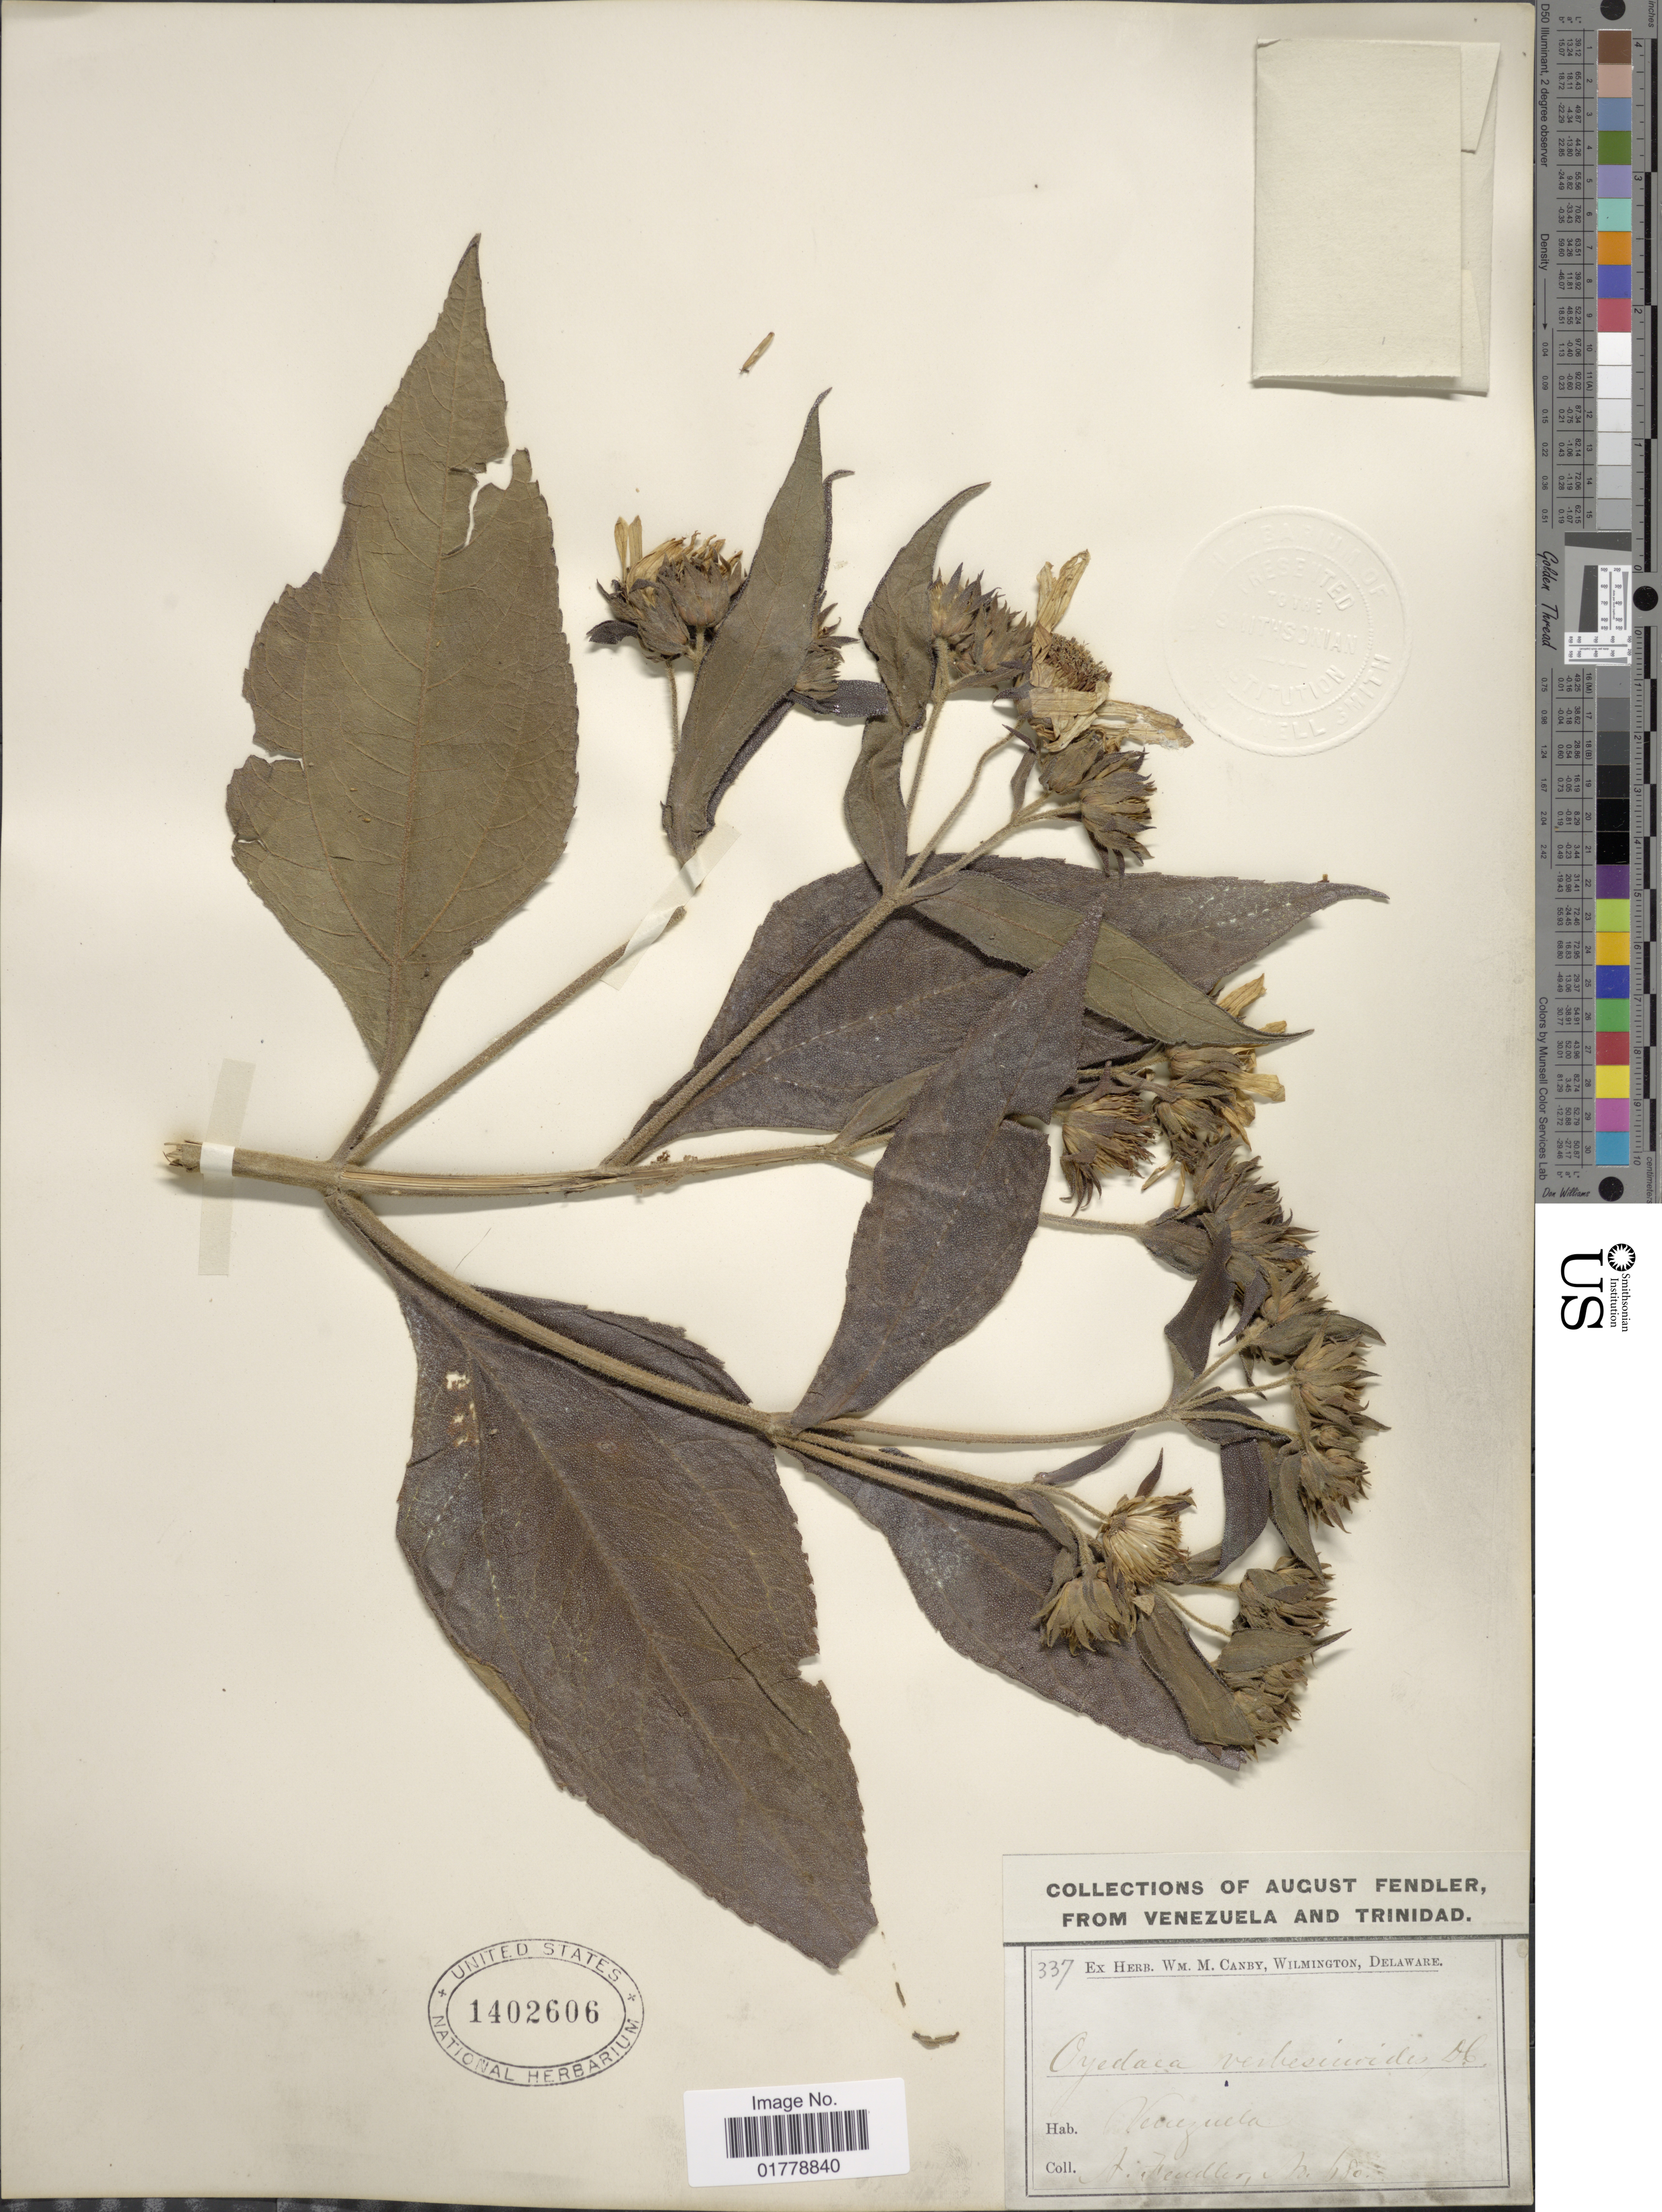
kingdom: Plantae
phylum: Tracheophyta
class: Magnoliopsida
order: Asterales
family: Asteraceae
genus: Oyedaea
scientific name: Oyedaea verbesinoides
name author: DC.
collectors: A. Fendler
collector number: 680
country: Venezuela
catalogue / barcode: US 1402606